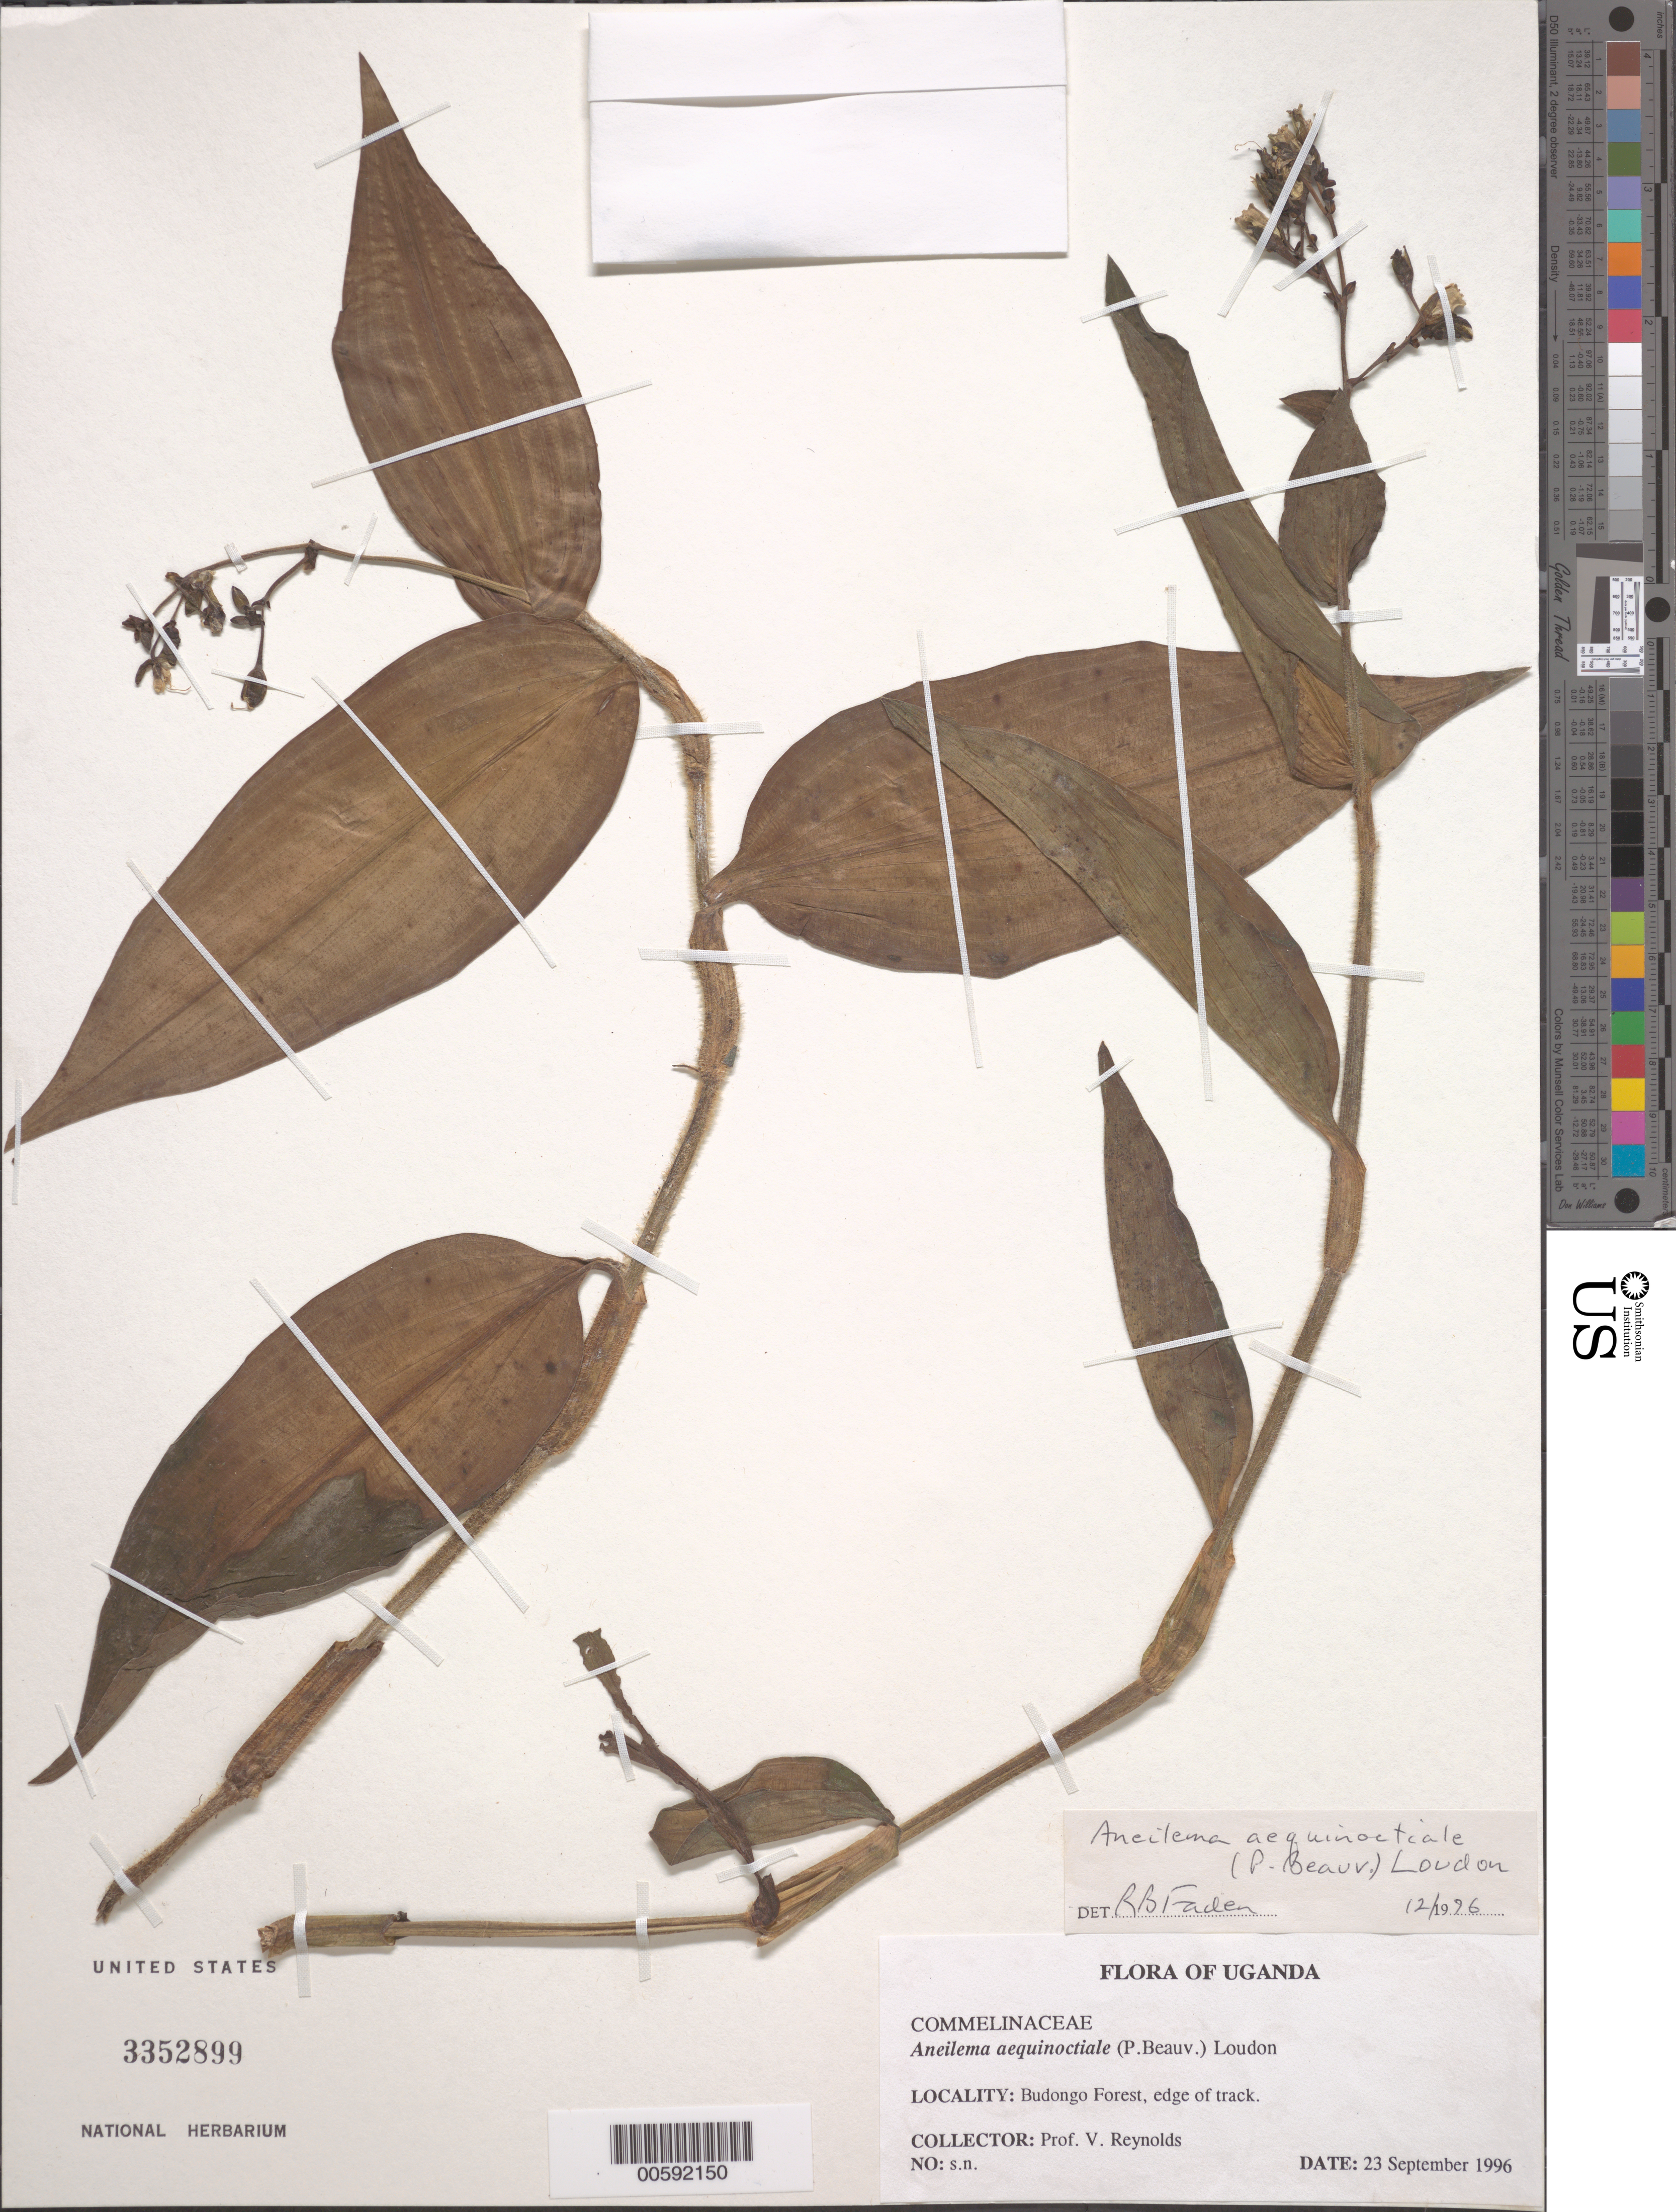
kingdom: Plantae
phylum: Tracheophyta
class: Liliopsida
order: Commelinales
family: Commelinaceae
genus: Aneilema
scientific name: Aneilema aequinoctiale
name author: (P. Beauv.) Loudon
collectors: V. Renynolds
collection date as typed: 23 Sep 1996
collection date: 1996-09-23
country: Uganda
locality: Budongo forest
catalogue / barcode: US 3352899